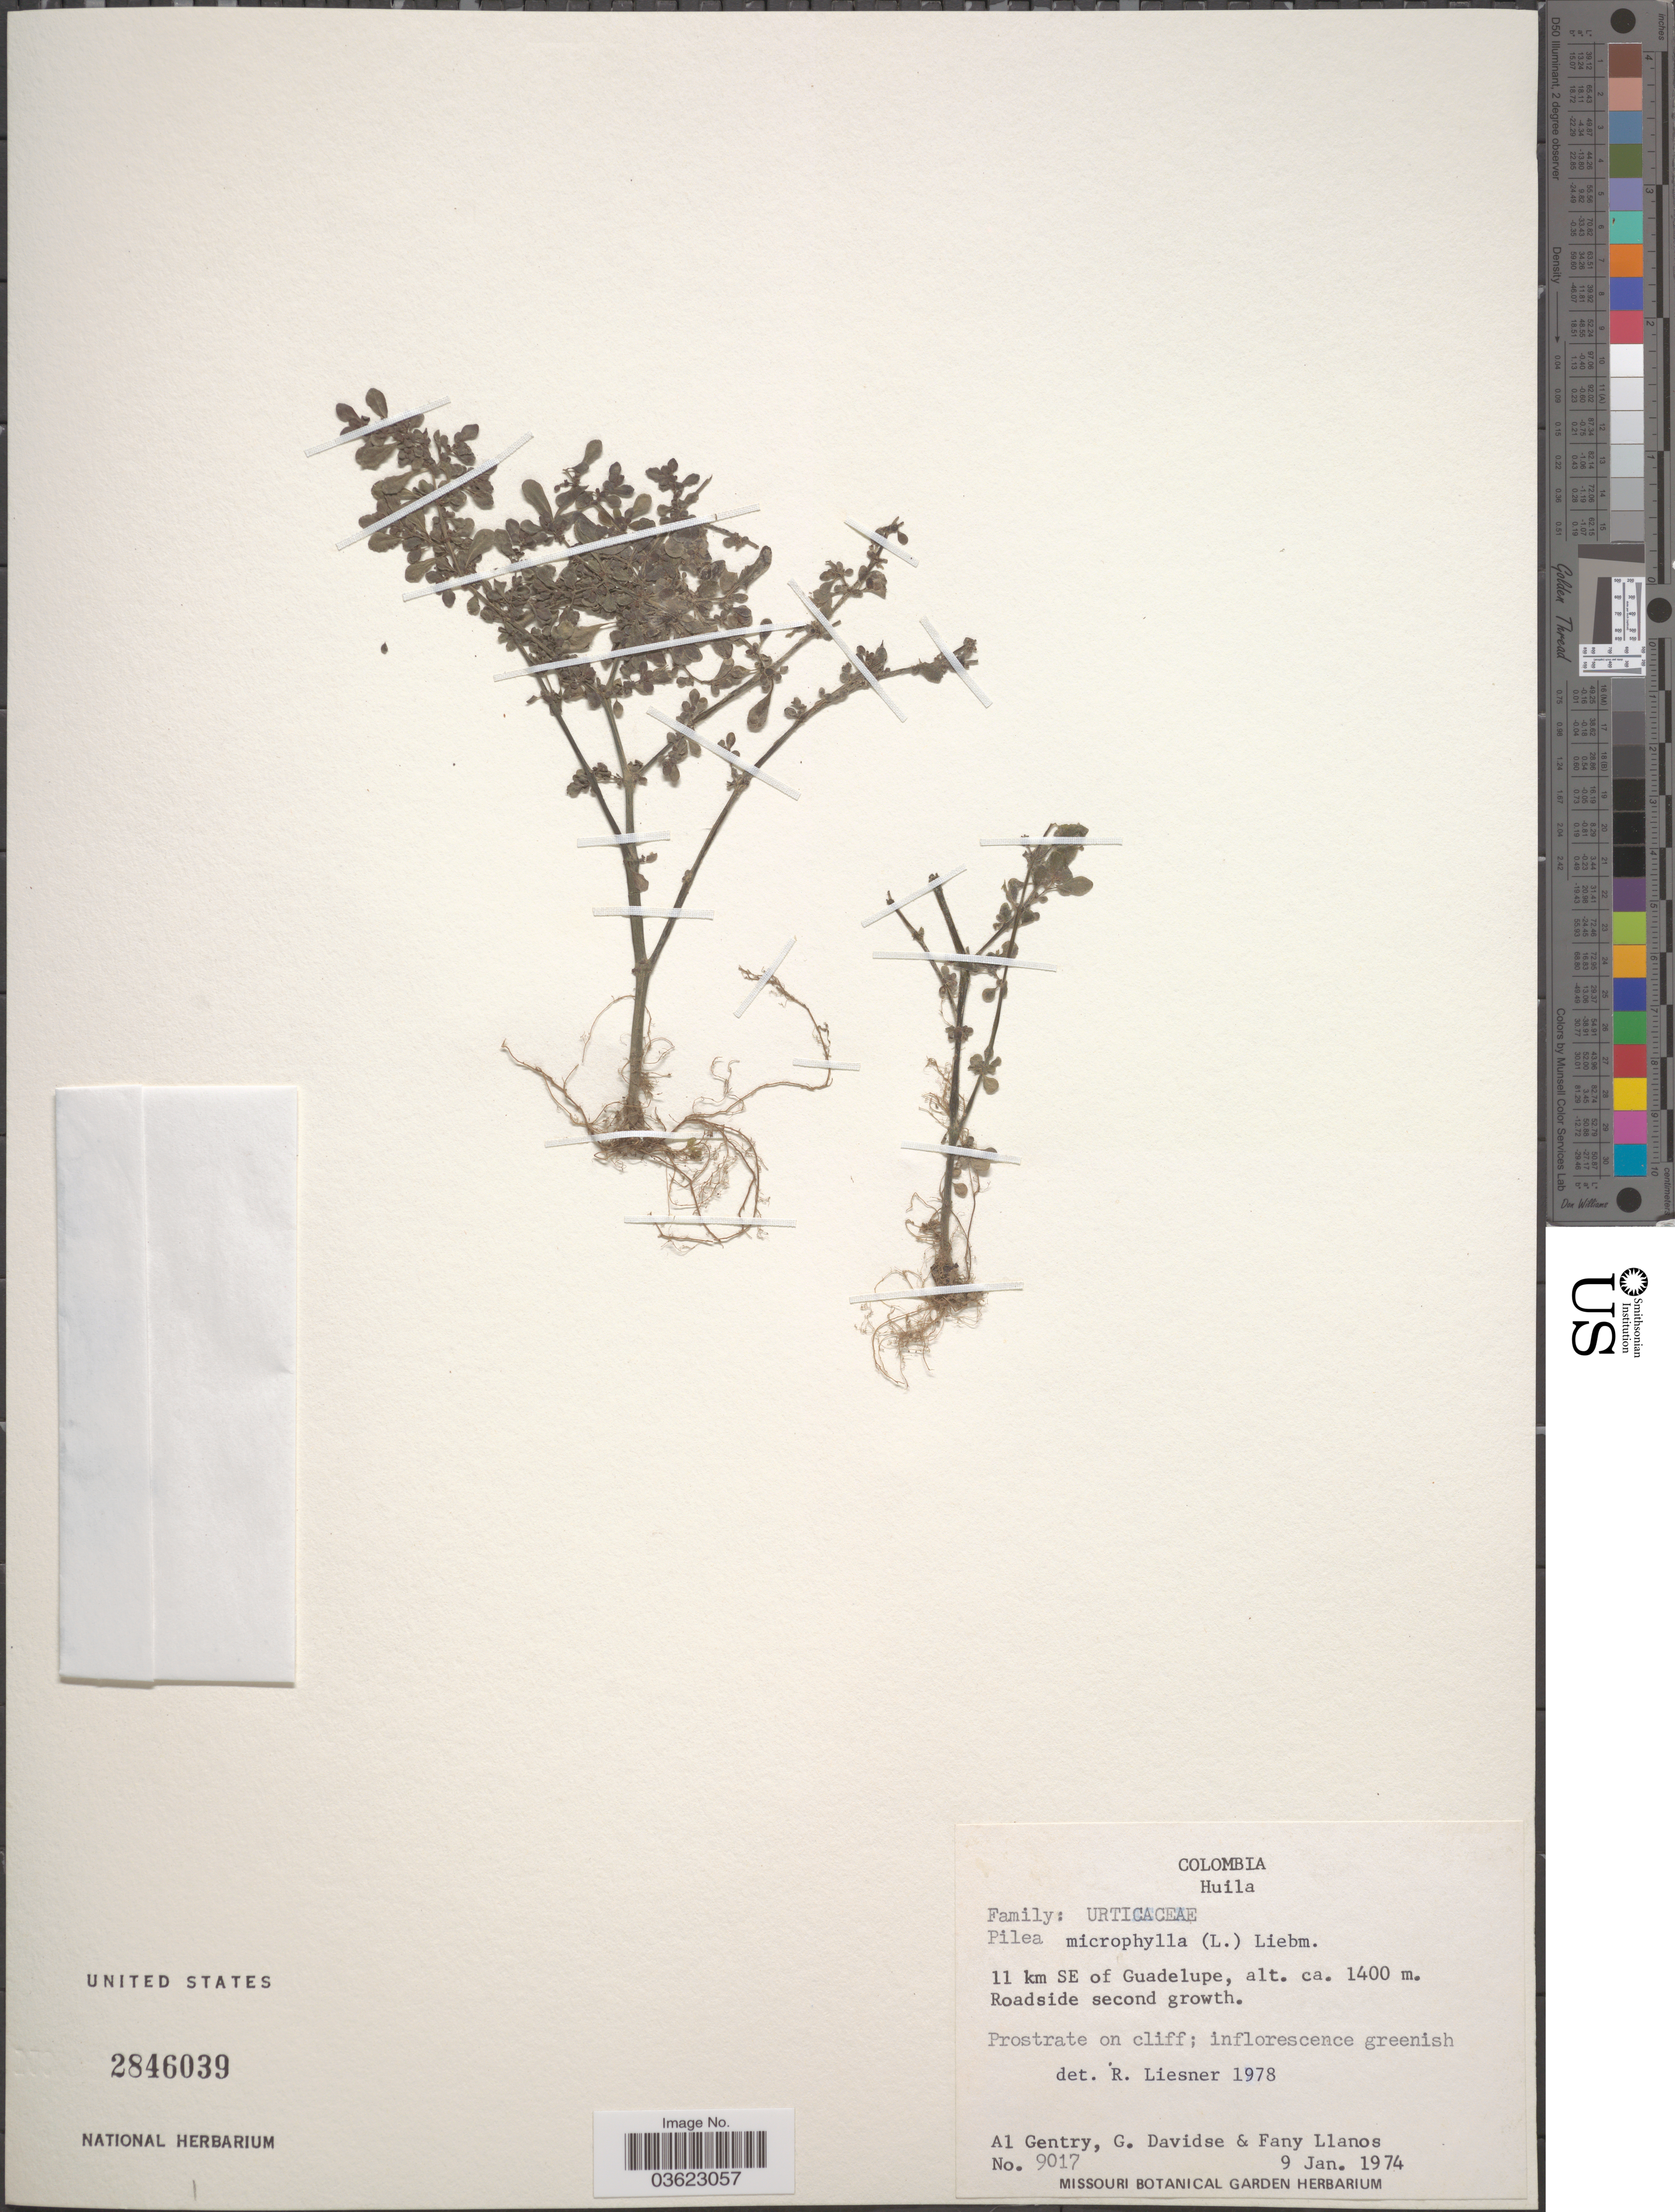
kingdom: Plantae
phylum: Tracheophyta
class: Magnoliopsida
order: Rosales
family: Urticaceae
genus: Pilea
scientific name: Pilea microphylla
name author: (L.) Liebm.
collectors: A. H. Gentry, G. Davidse & F. Llanos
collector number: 9017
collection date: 1974-01-09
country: Colombia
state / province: Huila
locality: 11 km SE of Guadelupe.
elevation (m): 1400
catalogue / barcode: US 2846039